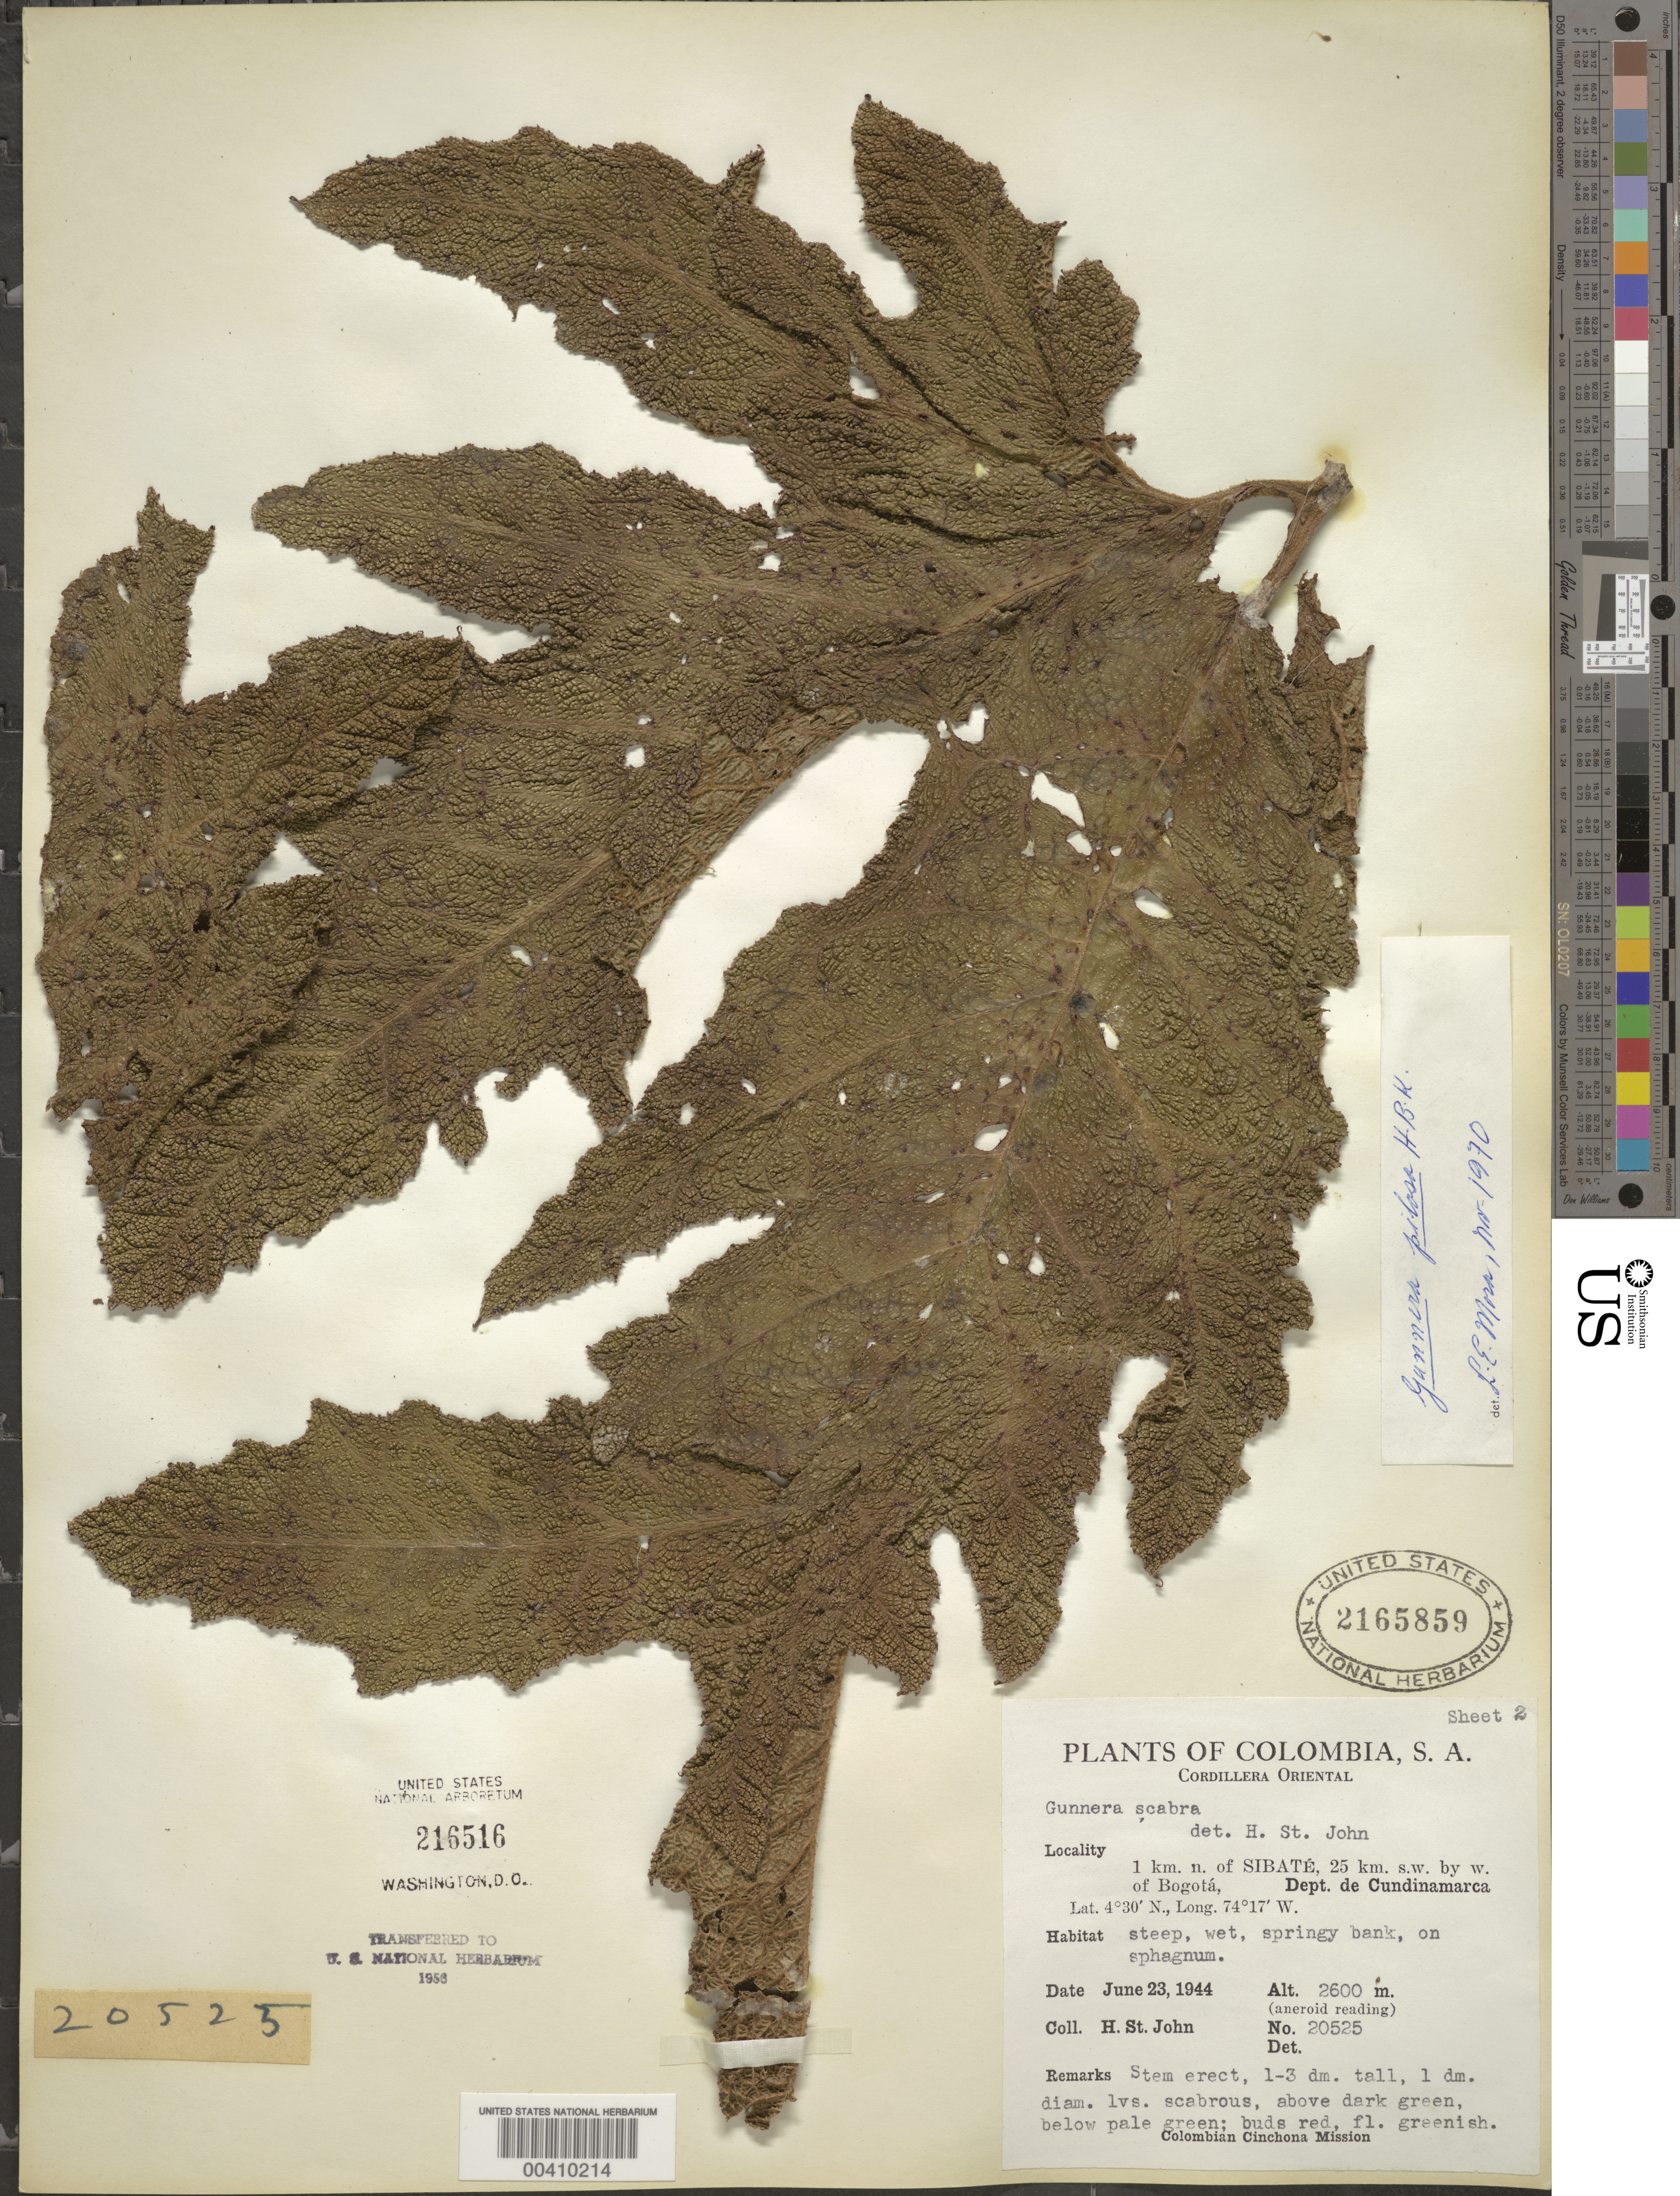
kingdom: Plantae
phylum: Tracheophyta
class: Magnoliopsida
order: Gunnerales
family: Gunneraceae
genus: Gunnera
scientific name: Gunnera pilosa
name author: Kunth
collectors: H. St. John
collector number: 20525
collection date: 1944-06-23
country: Colombia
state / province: Cundinamarca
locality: S.A. Cordillera Oriental. 1 km. n. of Sibaté, 25 km. s.w. by w. of Bogotá, Dept. de Cundinamarca.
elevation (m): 2600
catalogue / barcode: US 2165859